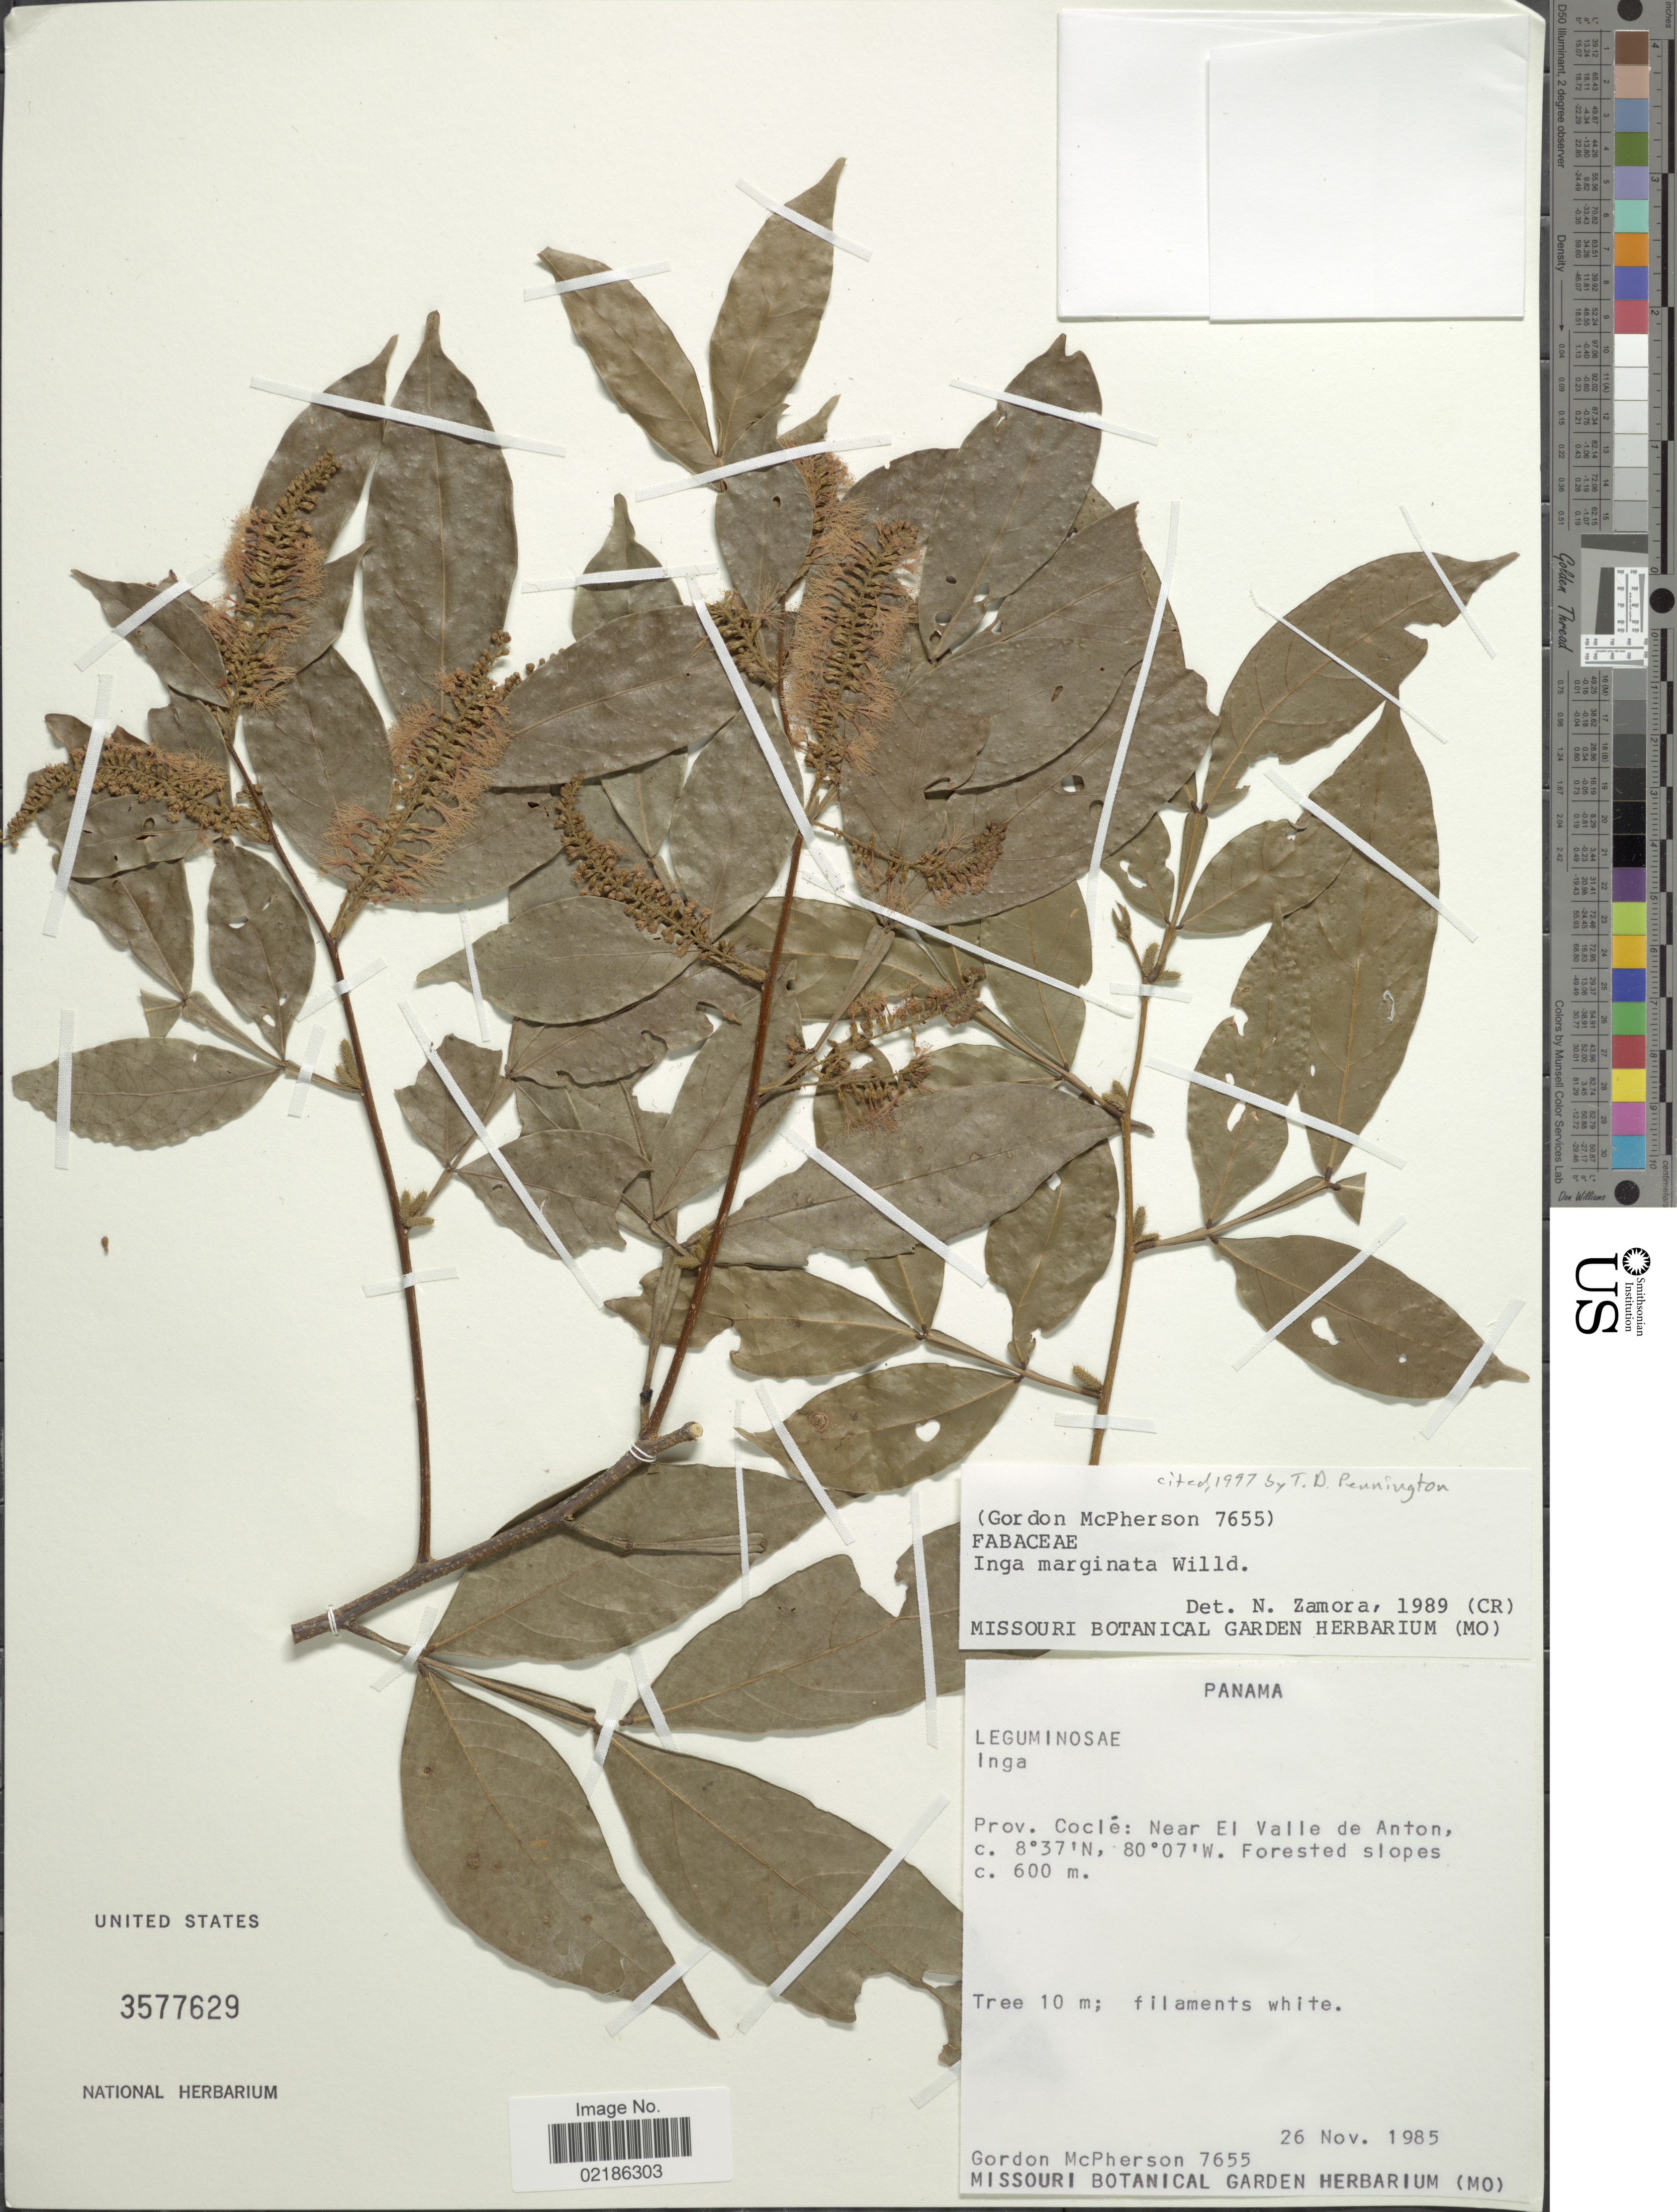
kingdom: Plantae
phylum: Tracheophyta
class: Magnoliopsida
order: Fabales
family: Fabaceae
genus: Inga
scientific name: Inga marginata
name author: Willd.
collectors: G. D. McPherson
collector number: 7655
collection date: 1985-11-26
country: Panama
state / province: Coclé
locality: Near El Valle de Anton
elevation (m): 600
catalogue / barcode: US 3577629